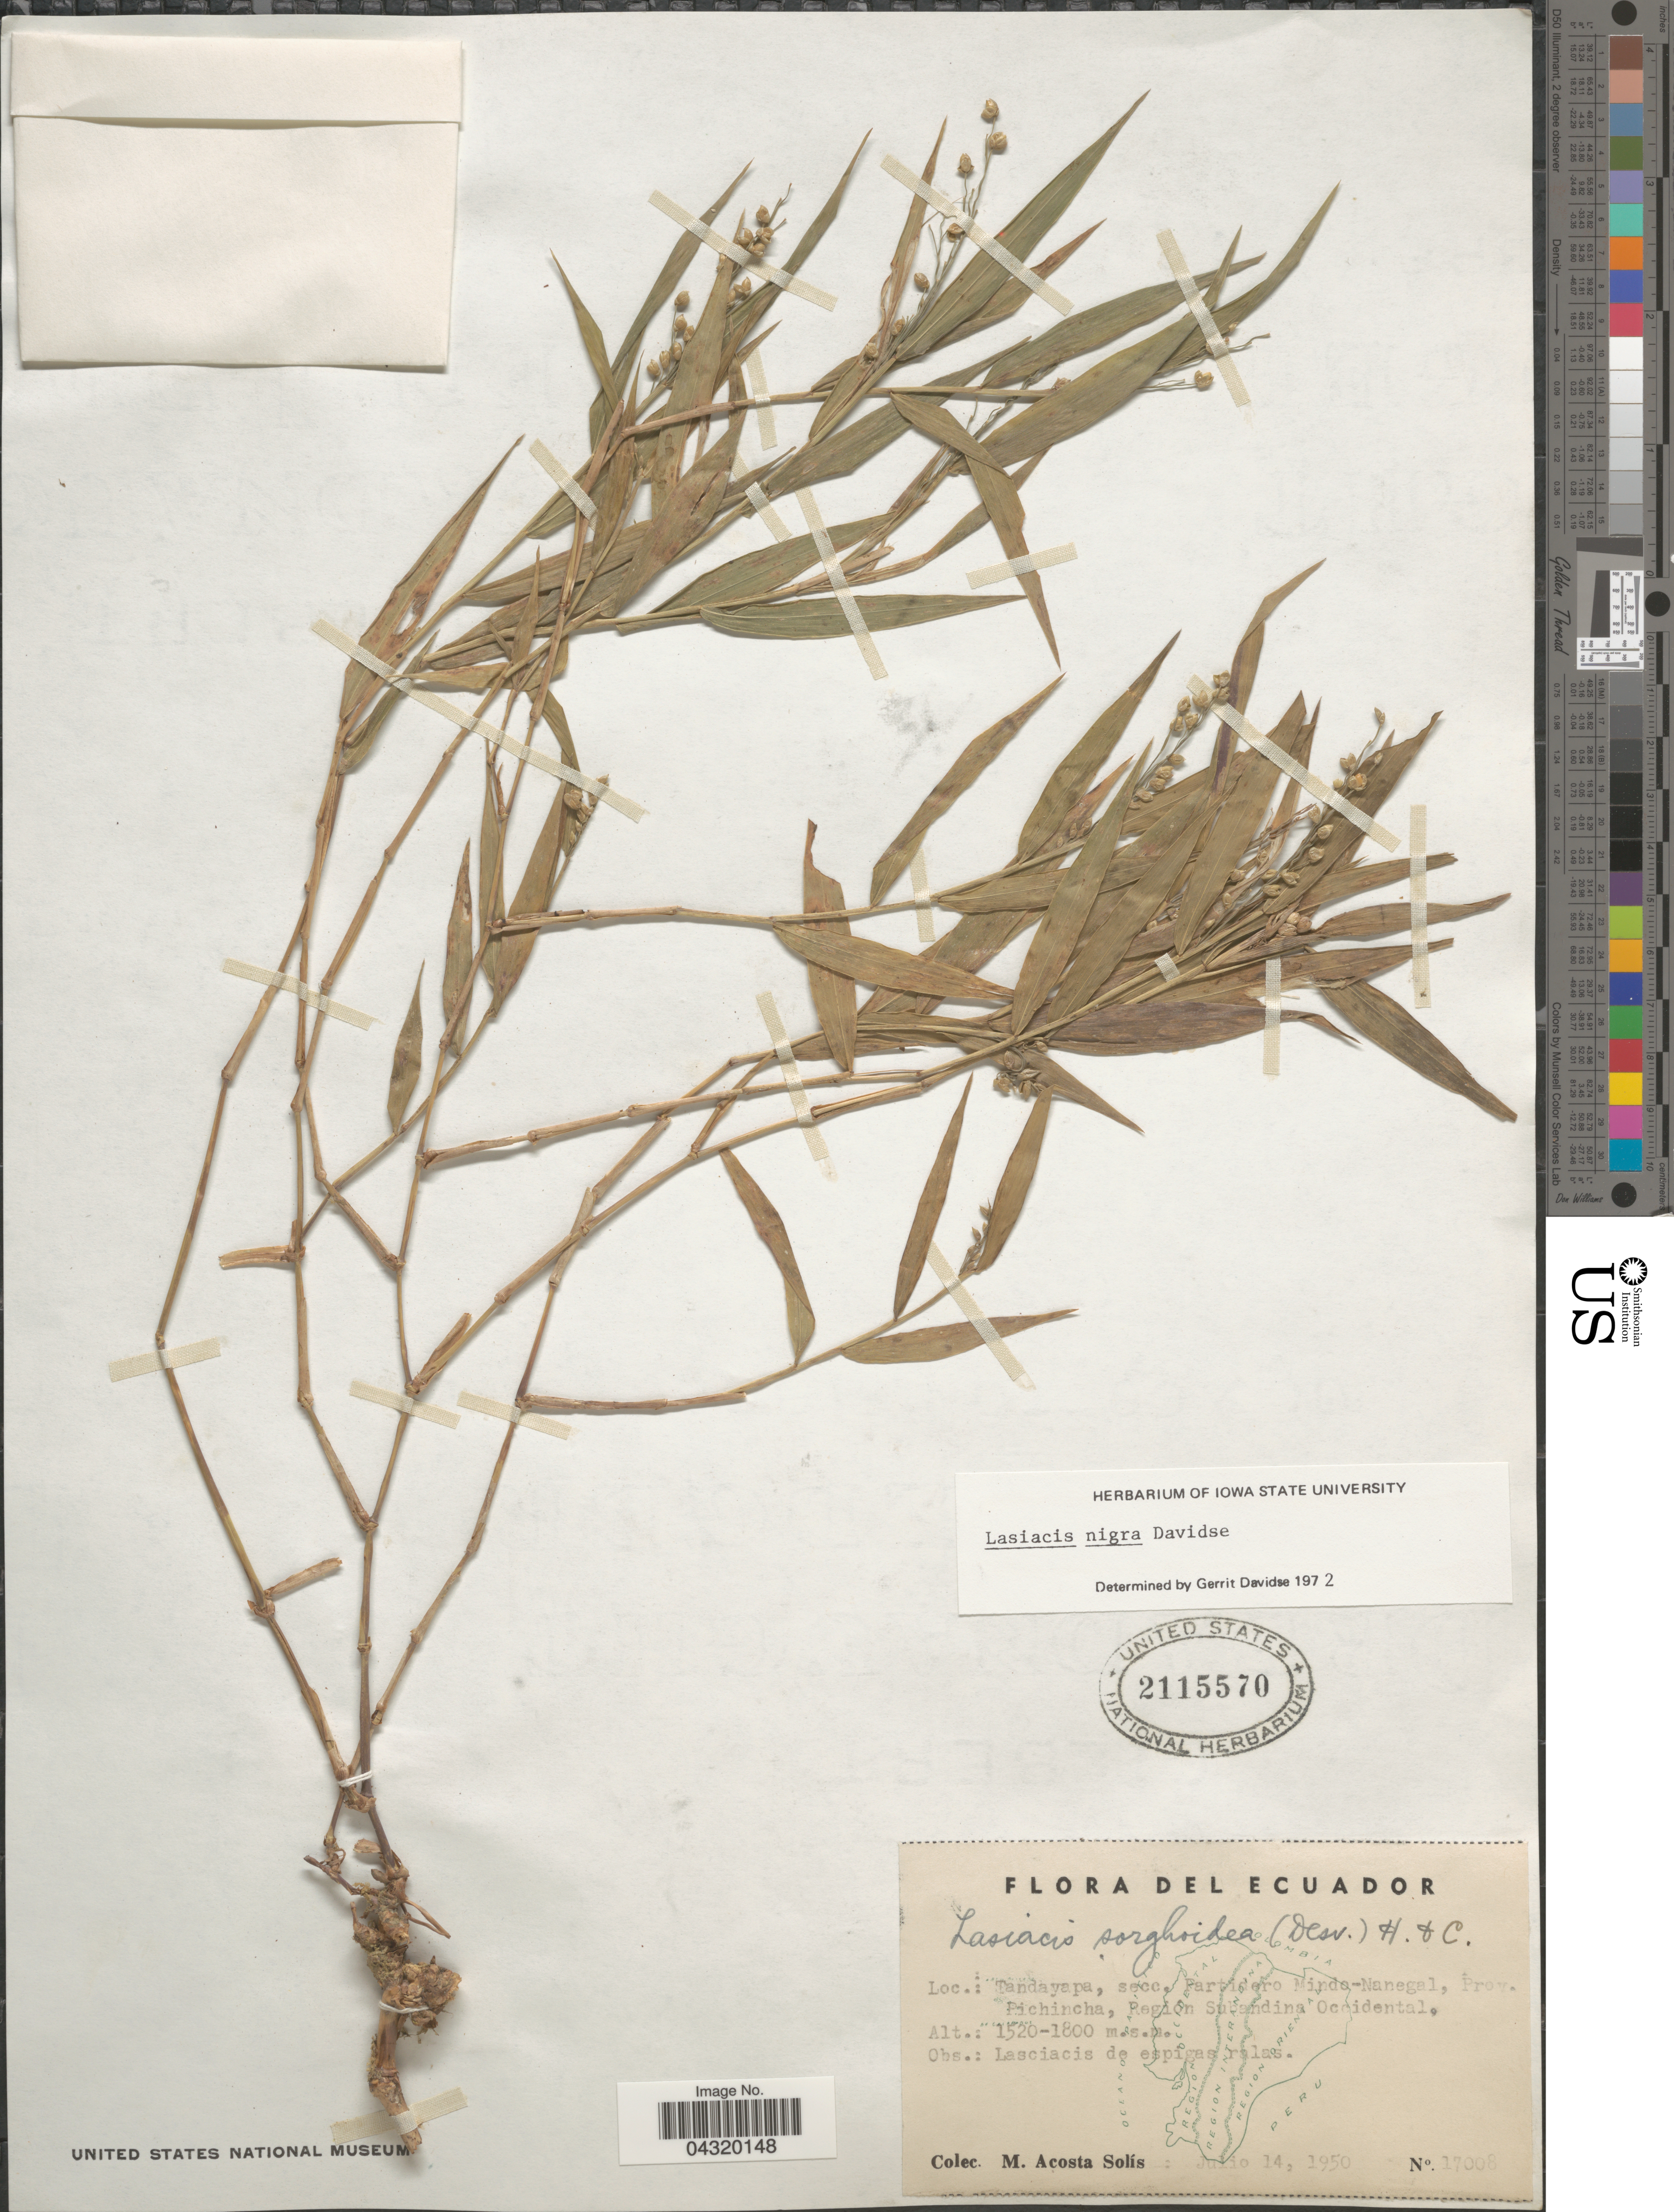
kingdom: Plantae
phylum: Tracheophyta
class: Liliopsida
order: Poales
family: Poaceae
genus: Lasiacis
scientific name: Lasiacis nigra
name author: Davidse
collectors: M. Acosta Solis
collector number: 17008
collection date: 1950-07-14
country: Ecuador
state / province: Pichincha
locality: Tandayapa, secc. Partidero Mindo-Nanegal, Region Subandina Occidental.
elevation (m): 1520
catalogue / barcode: US 2115570